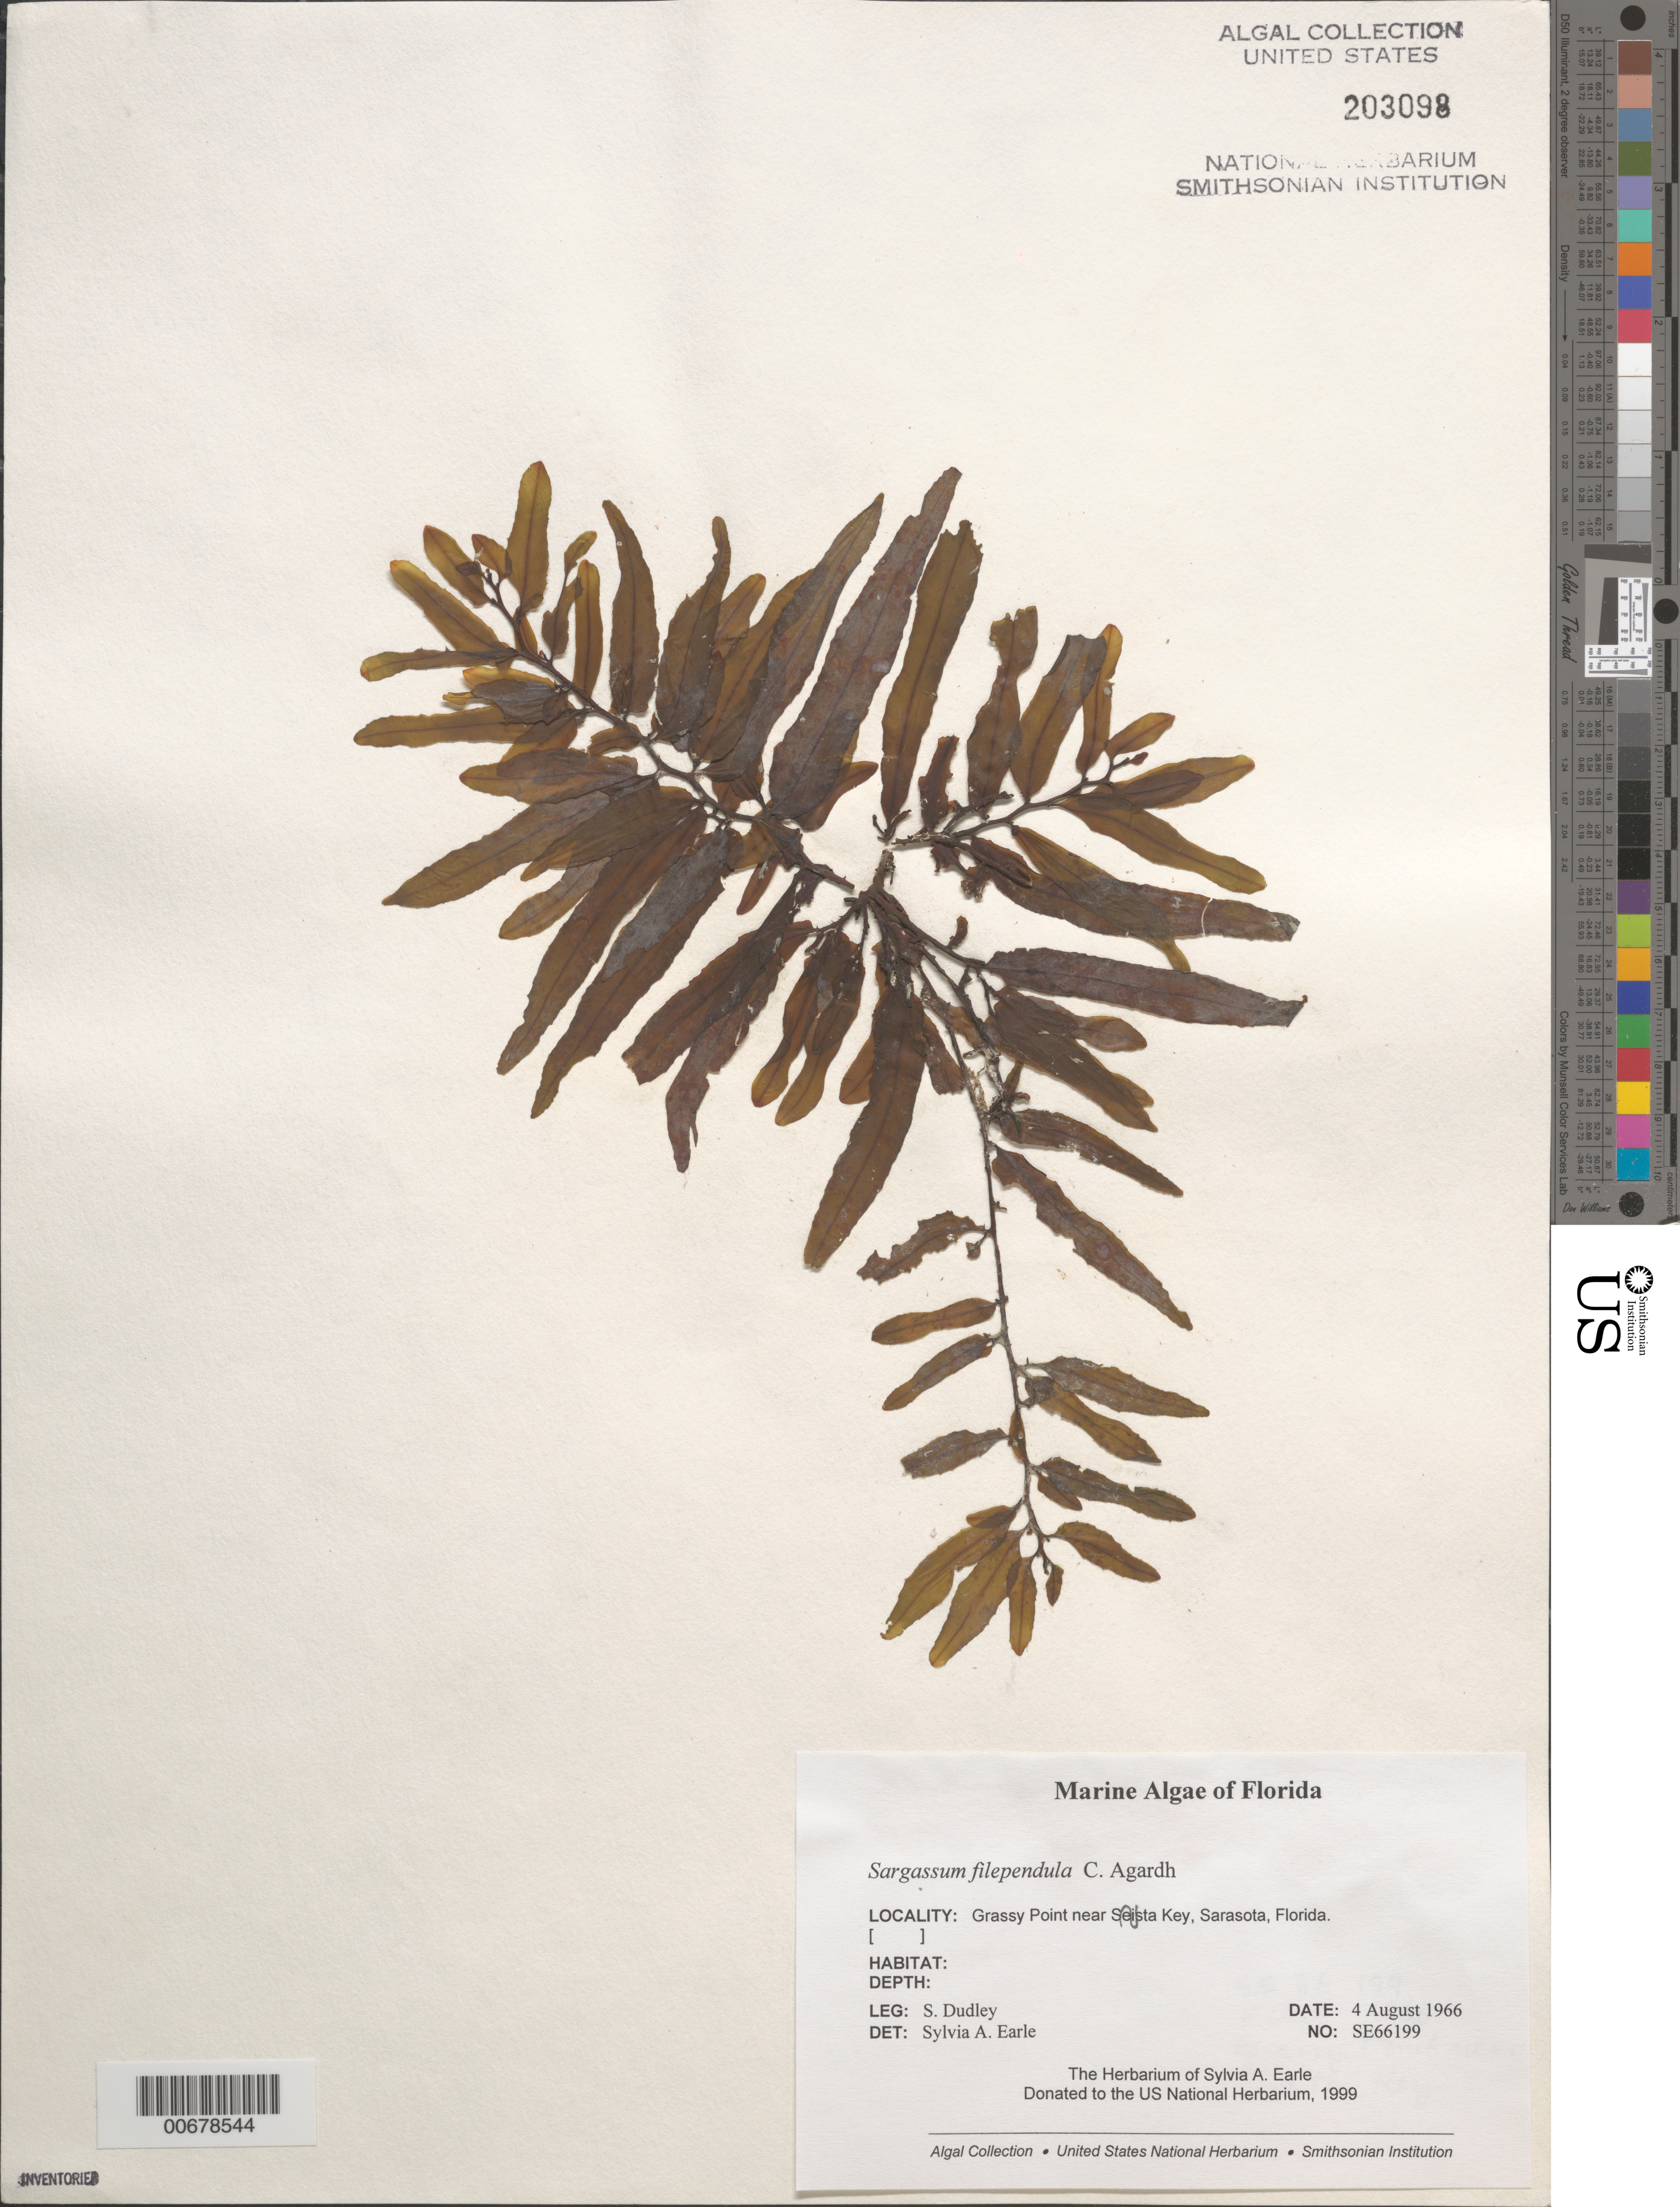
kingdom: Chromista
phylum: Ochrophyta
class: Phaeophyceae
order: Fucales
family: Sargassaceae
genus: Sargassum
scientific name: Sargassum filipendula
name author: C. Agardh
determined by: Earle, S. A.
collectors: S. Dudley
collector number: SE 66199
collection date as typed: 04 Aug 1966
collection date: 1966-08-04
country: United States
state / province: Florida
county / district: Sarasota County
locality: Grassy Point near Siesta Key, Sarasota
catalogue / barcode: US 203098